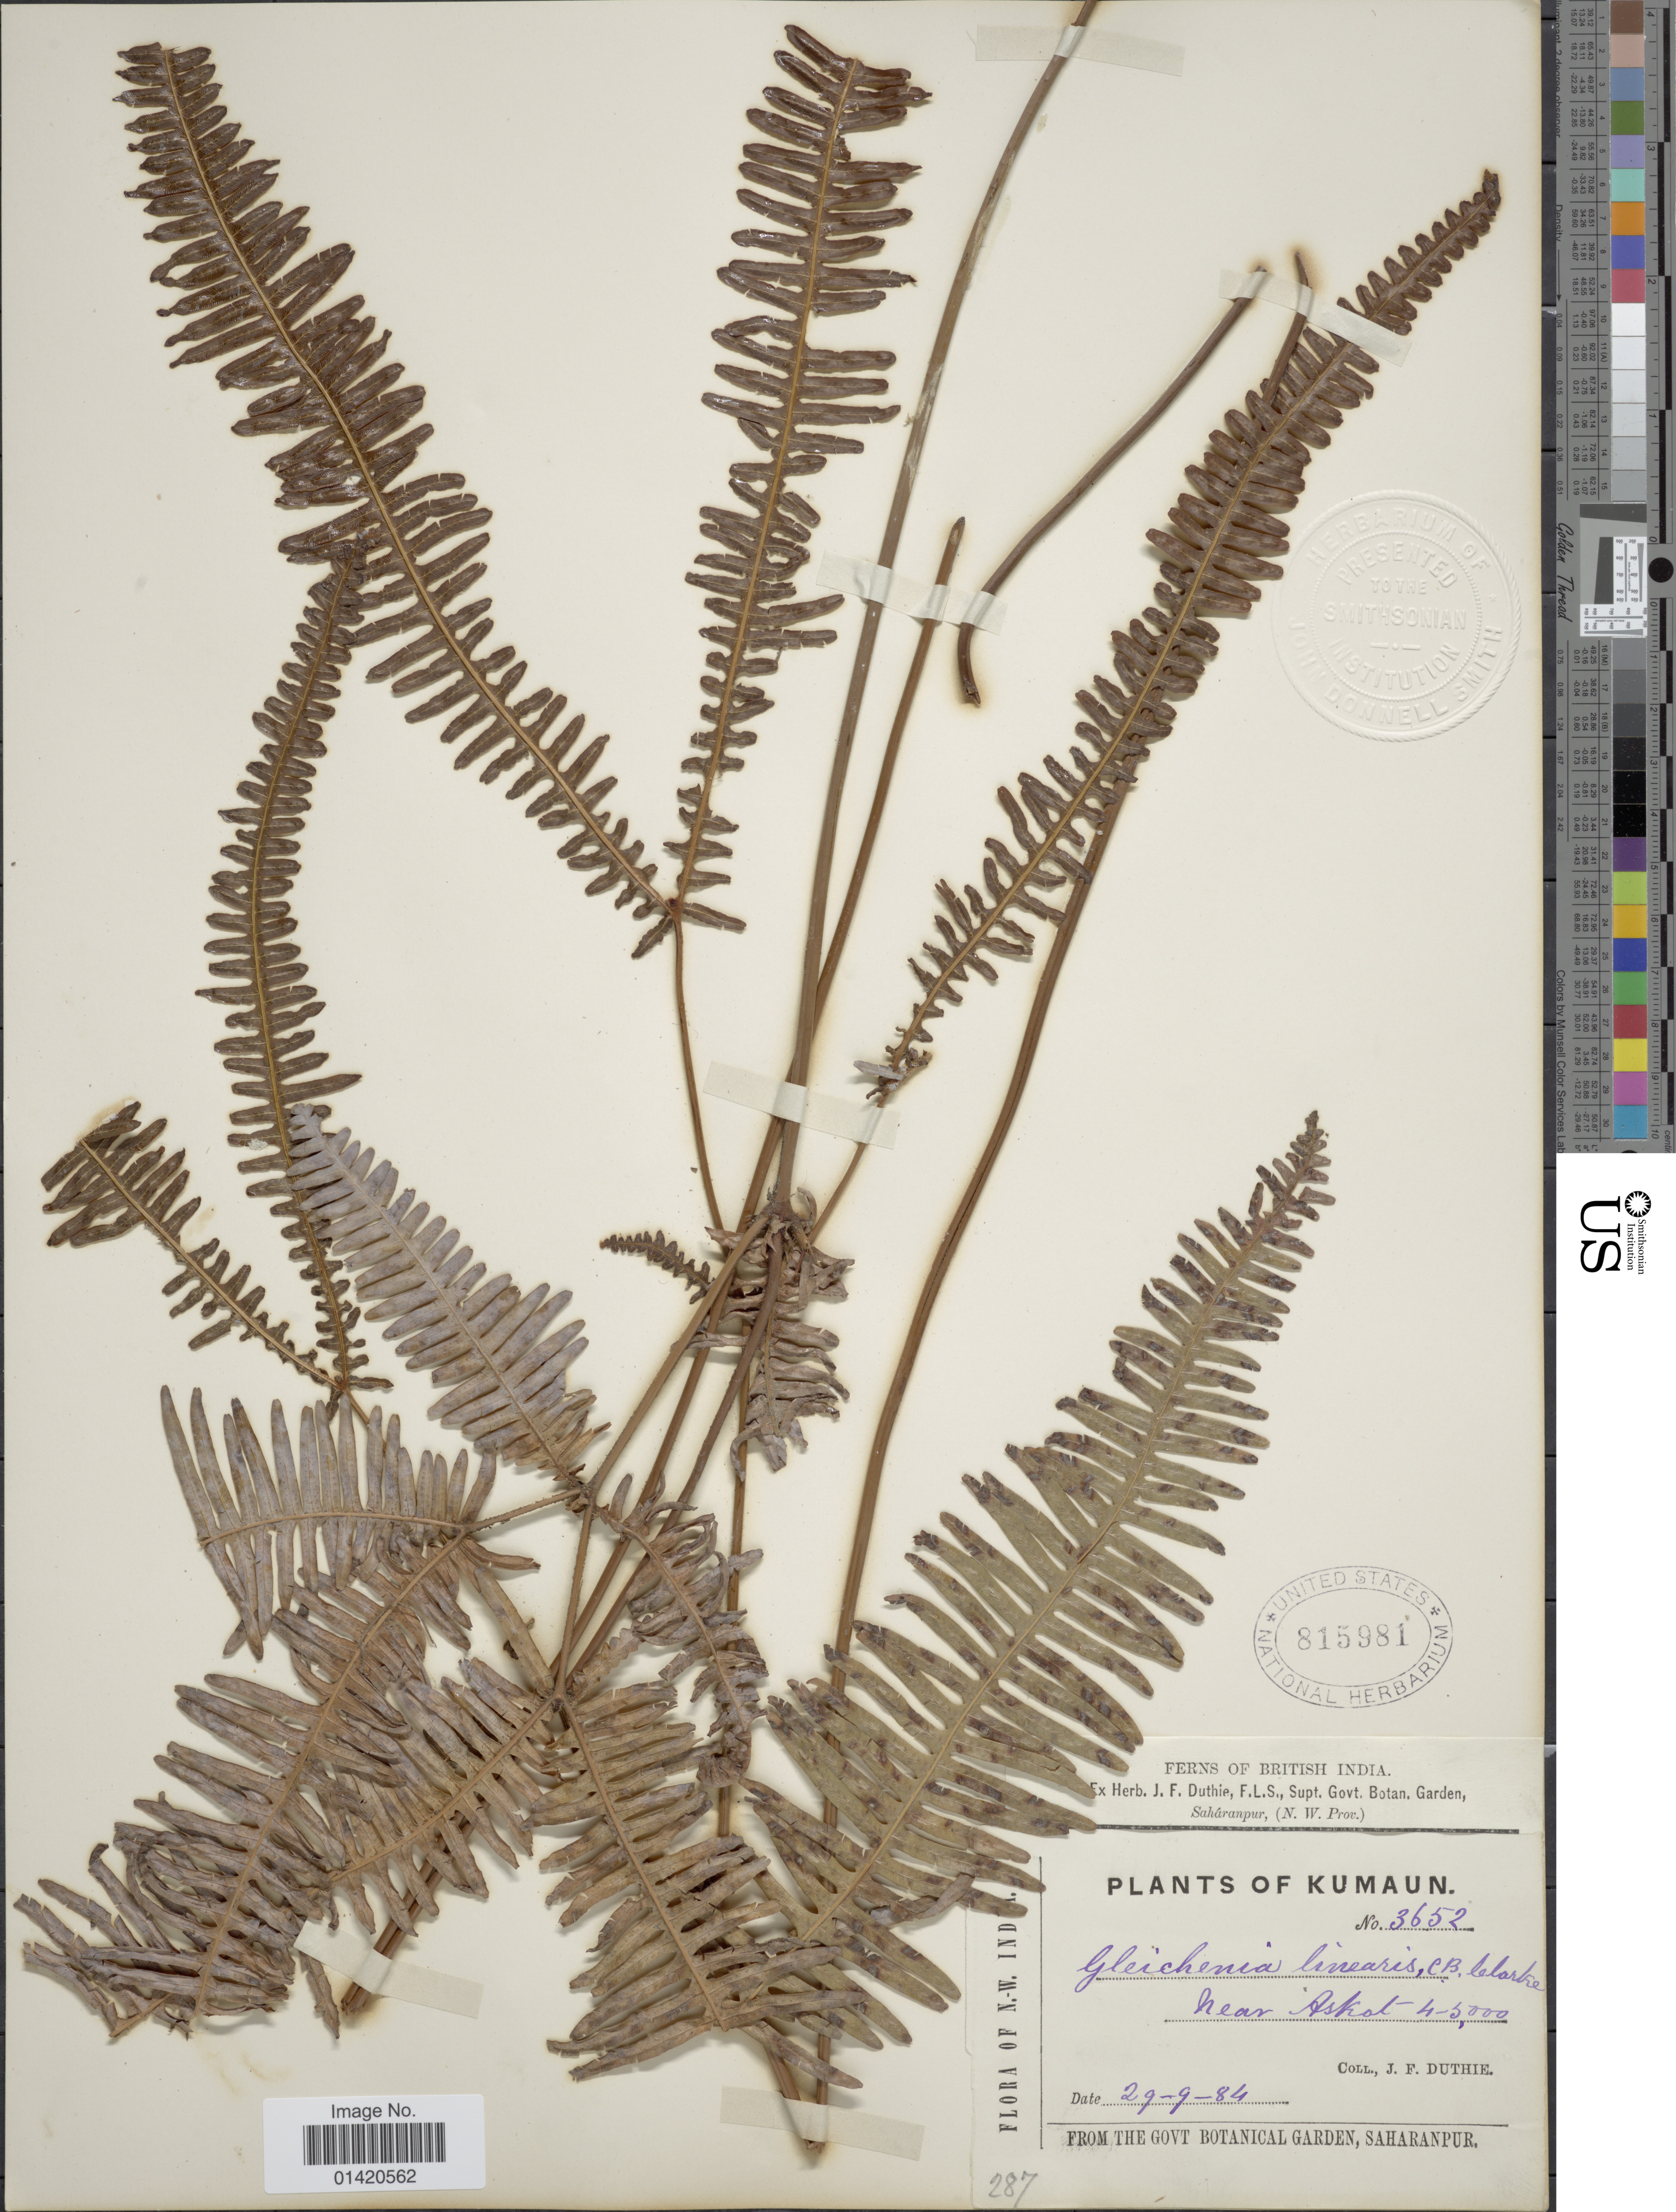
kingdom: Plantae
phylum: Tracheophyta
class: Polypodiopsida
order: Gleicheniales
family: Gleicheniaceae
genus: Dicranopteris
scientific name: Dicranopteris linearis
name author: (Burm. f.) Underw.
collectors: J. F. Duthie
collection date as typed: Transcribed d/m/y: 29/9/84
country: India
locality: British India, Kumaun, Near Askot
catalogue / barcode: US 815981